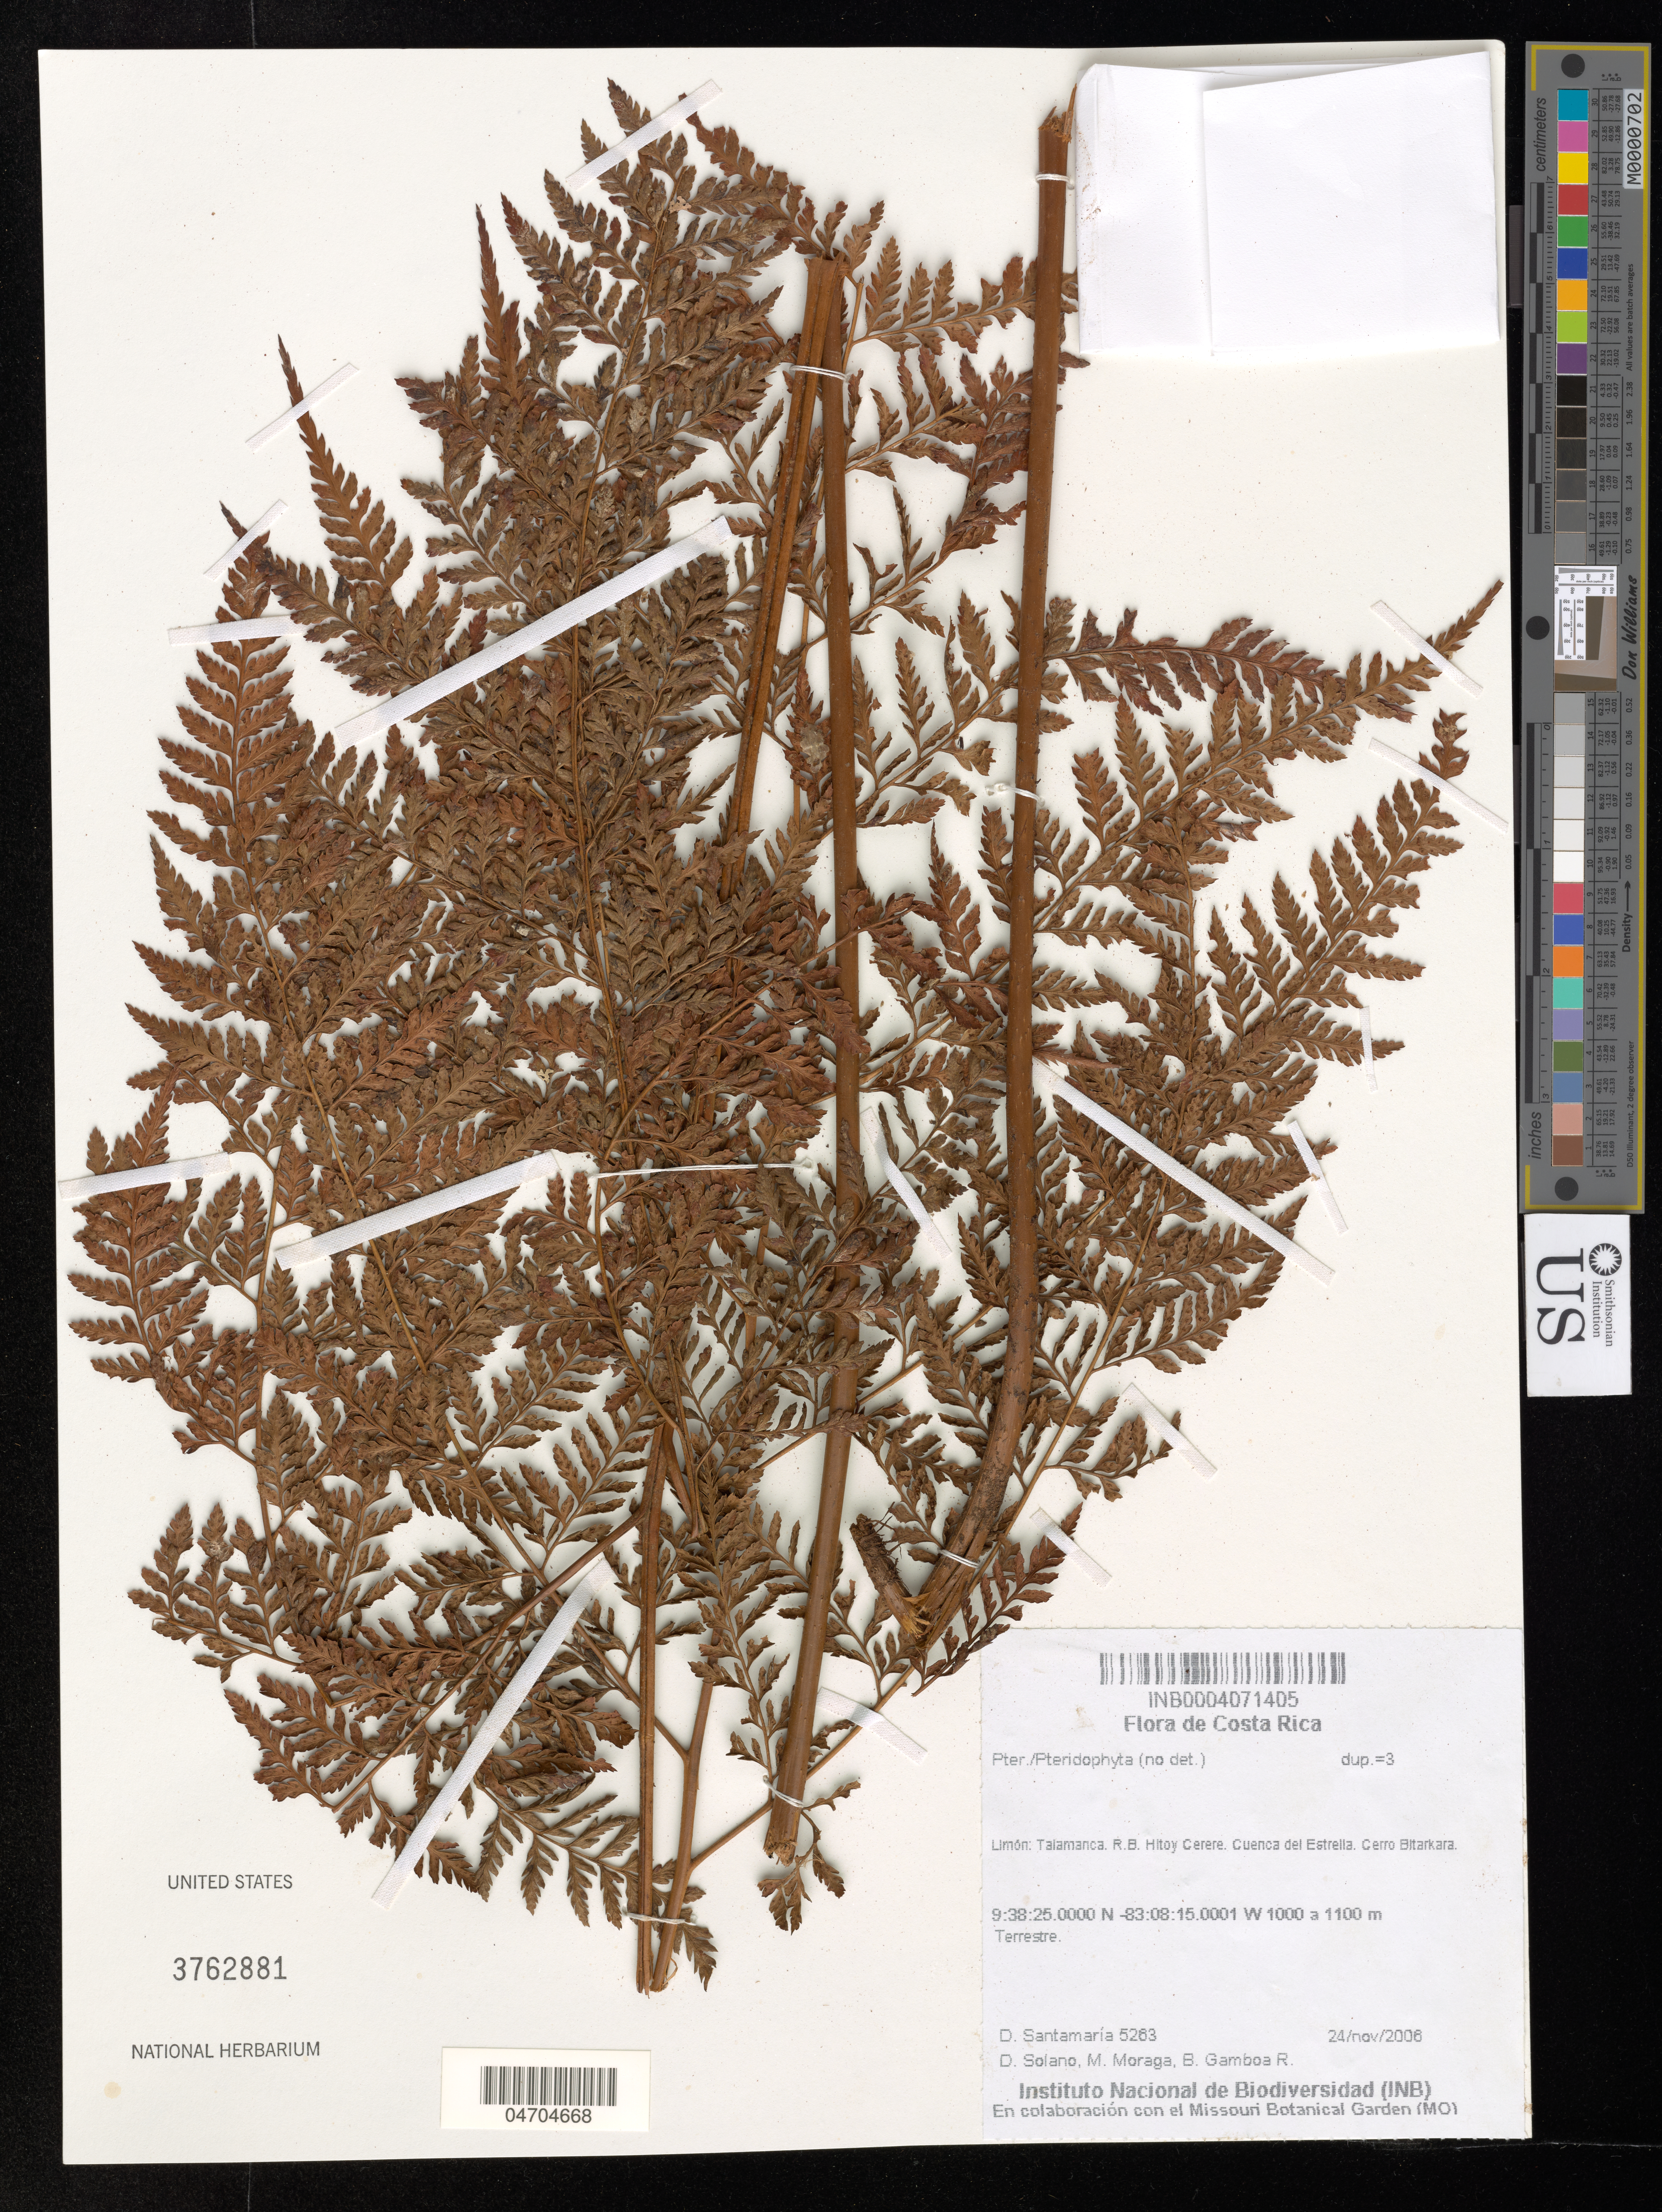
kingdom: Plantae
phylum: Tracheophyta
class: Polypodiopsida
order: Polypodiales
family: Pteridaceae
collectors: D. Santamaria, D. Solano, M. Moraga & B. Gamboa R.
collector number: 5263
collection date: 2006-11-24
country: Costa Rica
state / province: Limón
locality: Talamanca. R. B. Hitoy Cerere. Cuenca del Estrelia. Cerro Bitarkara.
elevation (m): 1000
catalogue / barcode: US 3762881